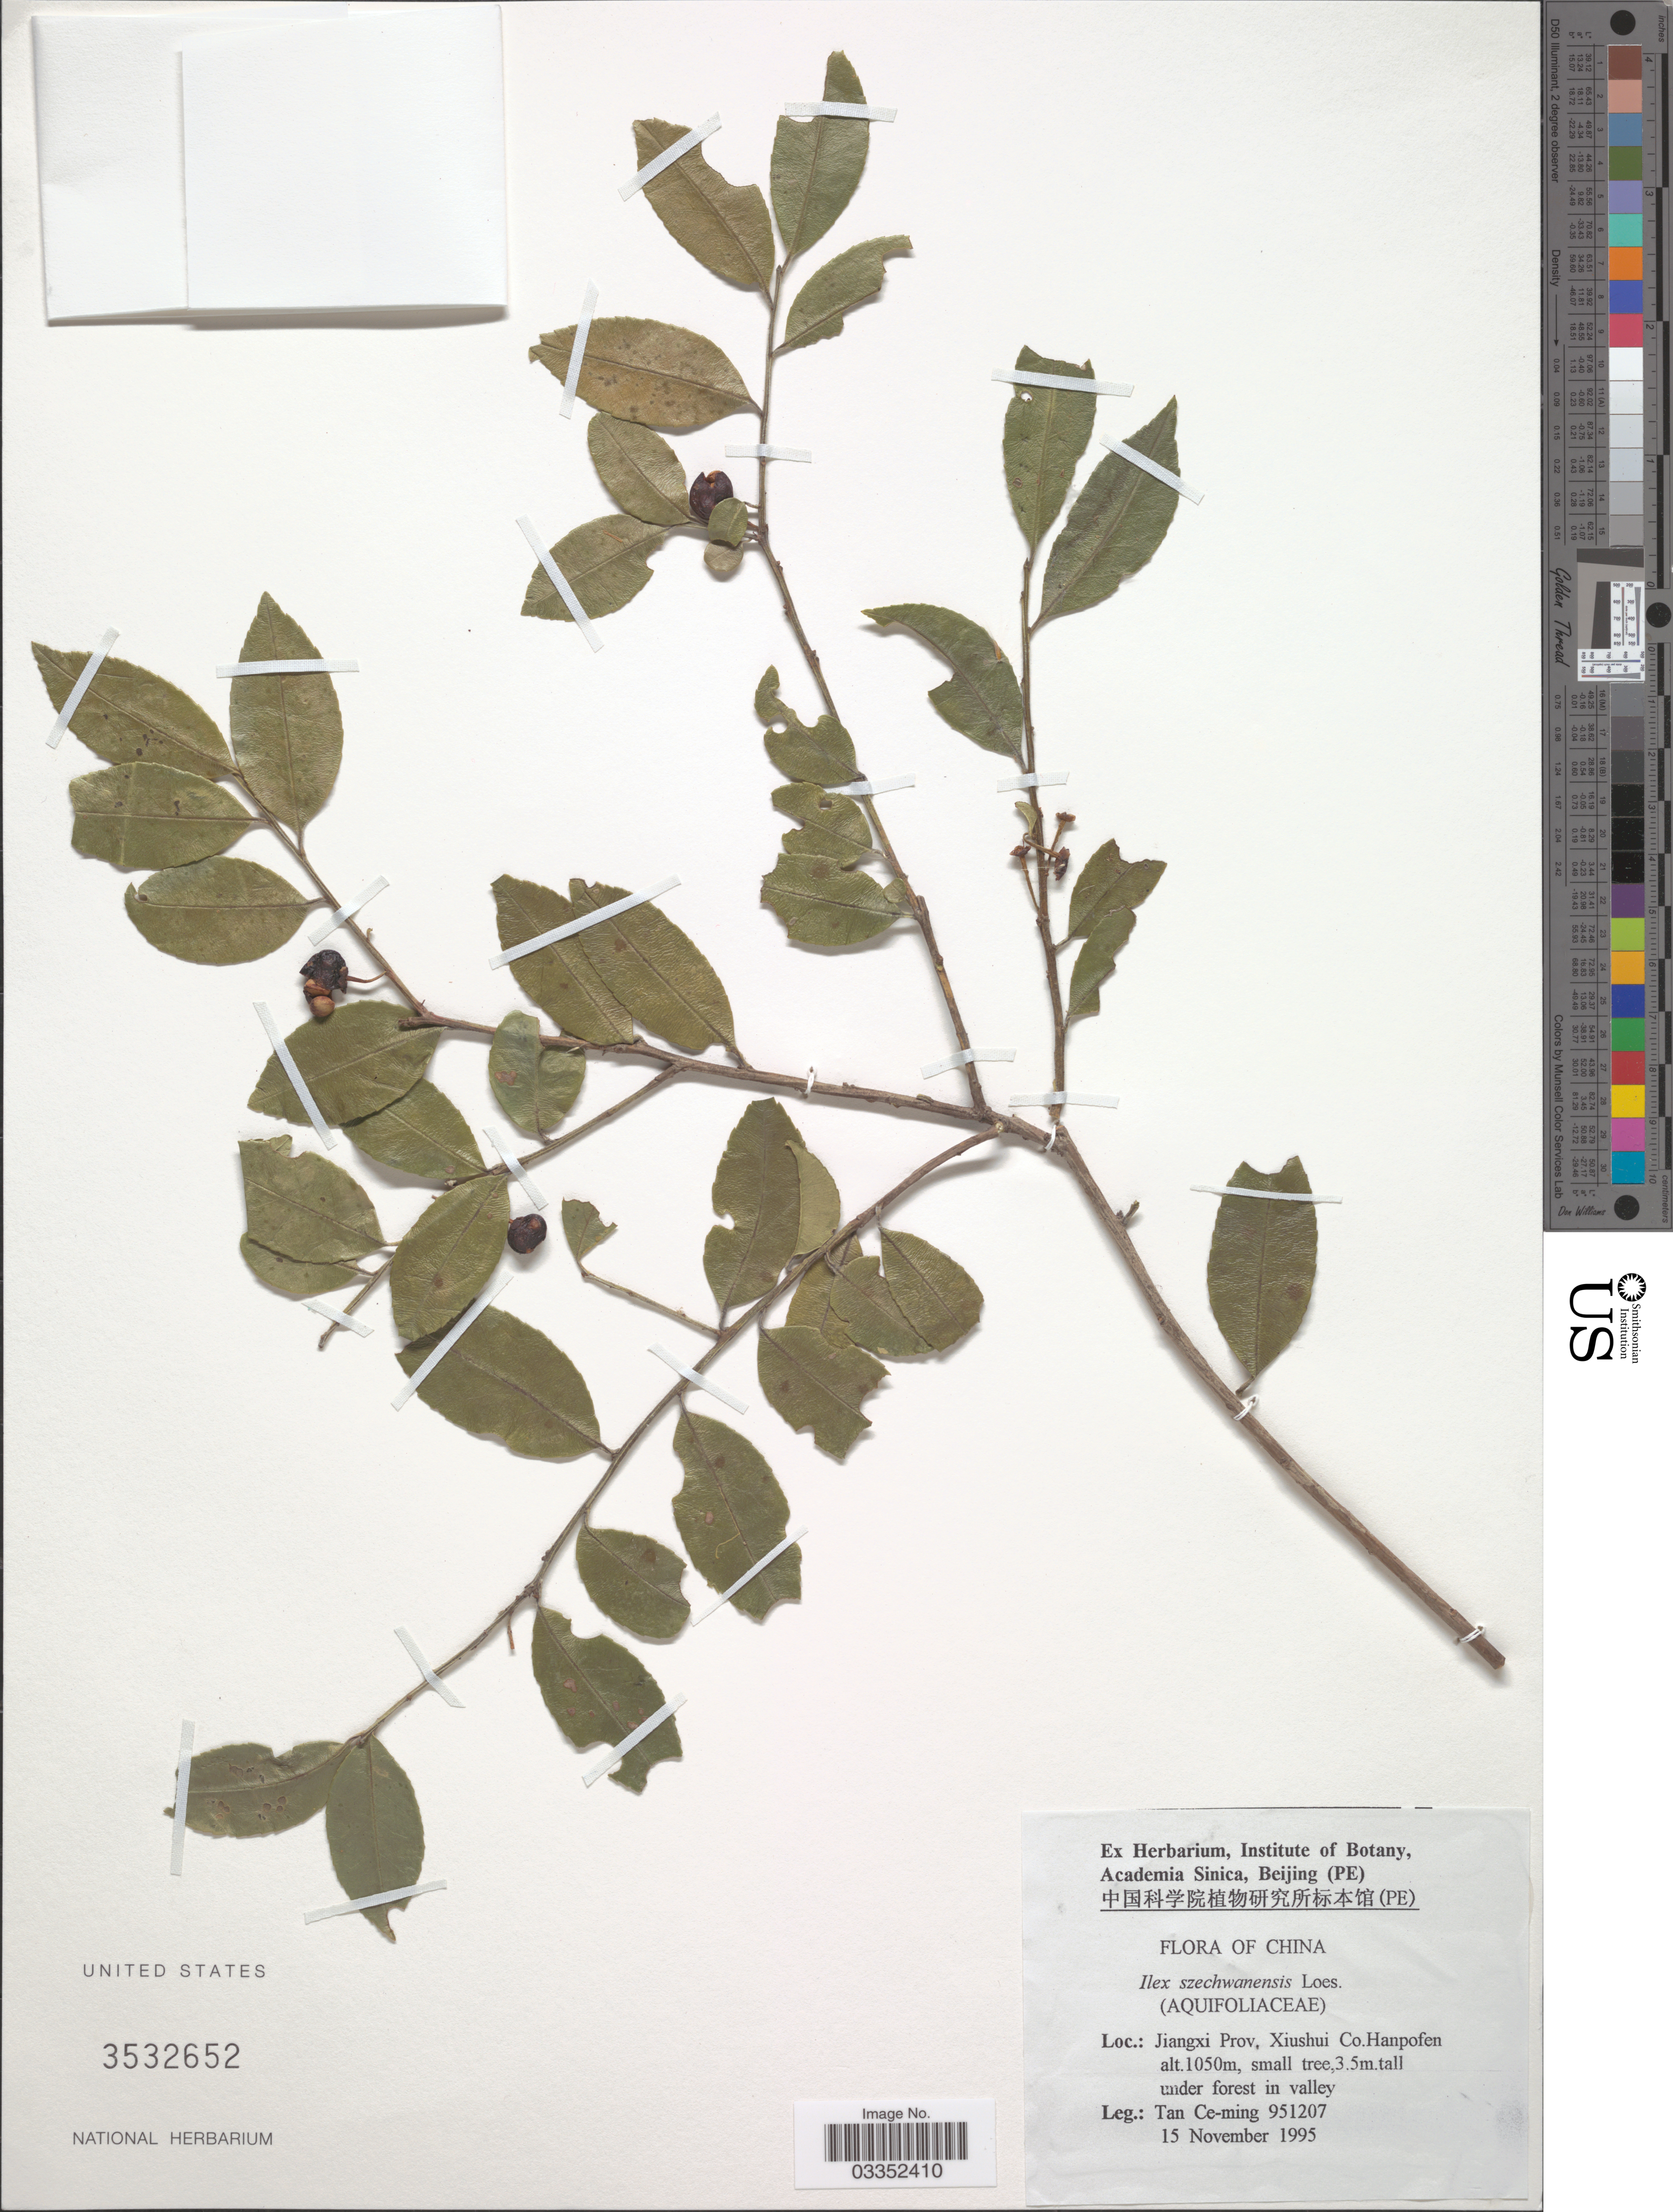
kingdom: Plantae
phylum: Tracheophyta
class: Magnoliopsida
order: Aquifoliales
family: Aquifoliaceae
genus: Ilex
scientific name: Ilex szechwanensis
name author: Loes.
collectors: Tan Ce-Ming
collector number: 951207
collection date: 1995-11-15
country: China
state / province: Jiangxi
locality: Xiushui Co. Hanpofen.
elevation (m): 1050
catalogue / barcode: US 3532652